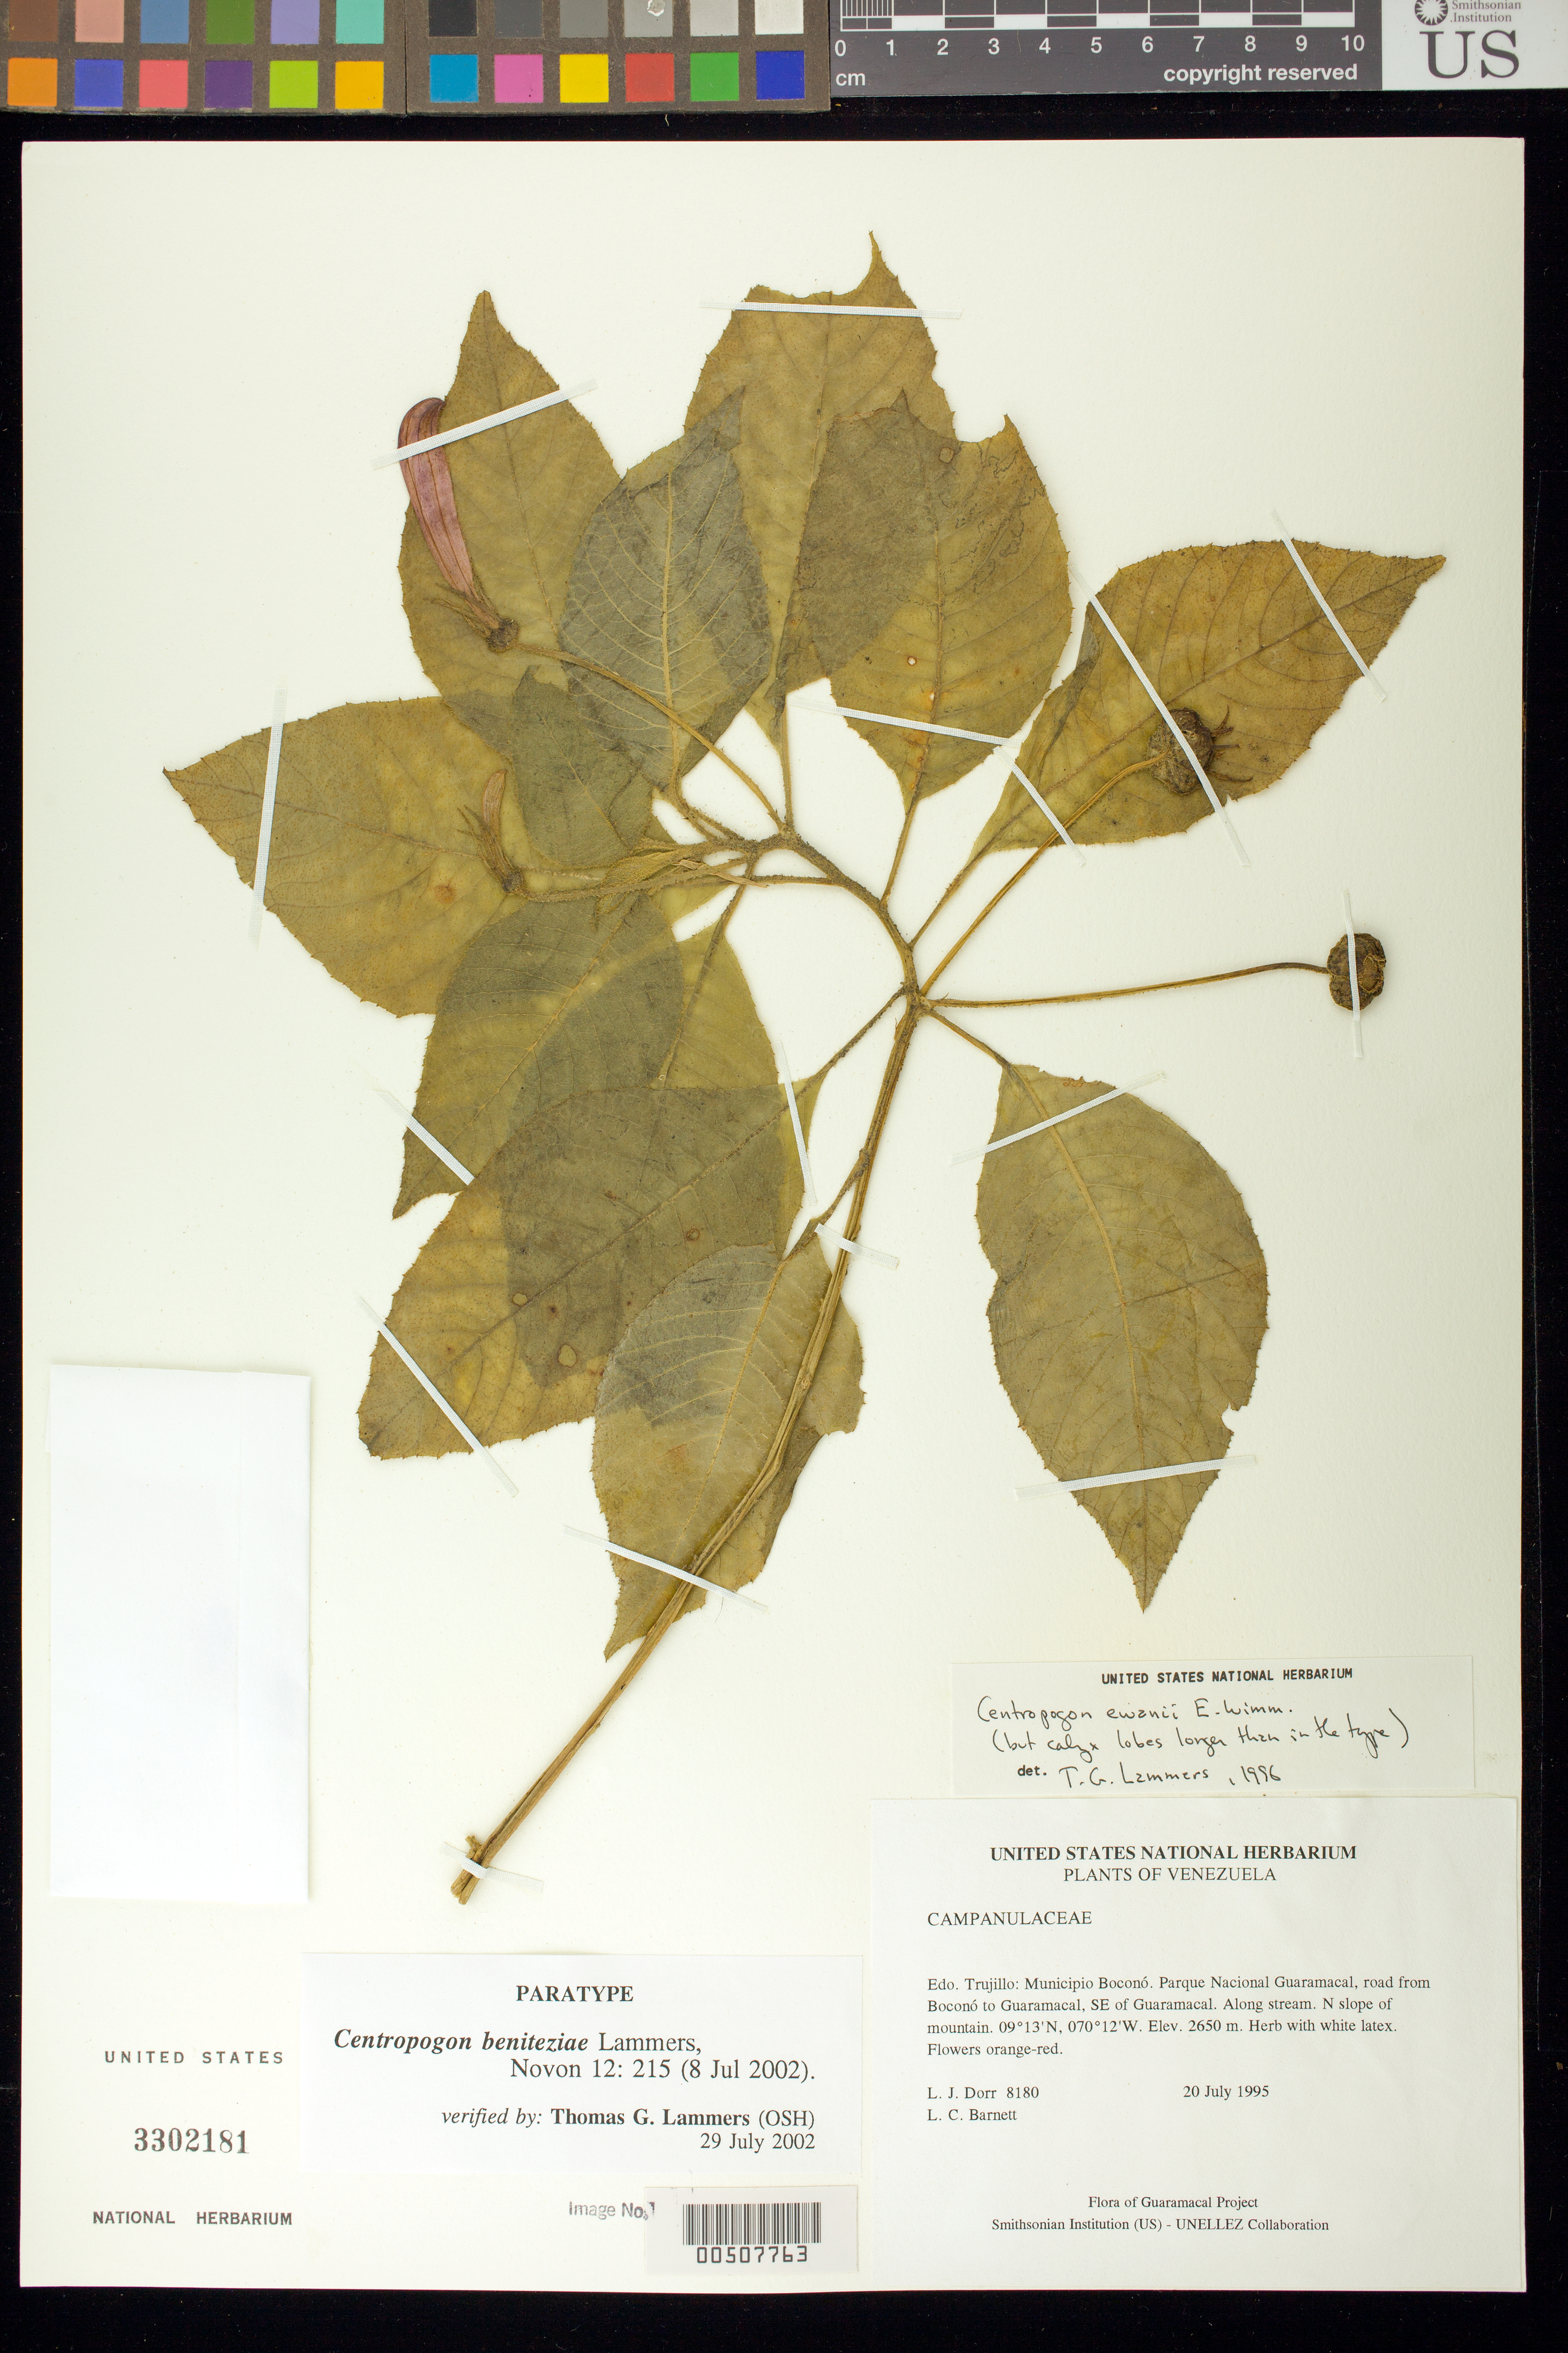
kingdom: Plantae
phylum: Tracheophyta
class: Magnoliopsida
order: Asterales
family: Campanulaceae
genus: Centropogon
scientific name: Centropogon sp.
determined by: Lammers, T. G.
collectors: L. J. Dorr & L. C. Barnett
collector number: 8180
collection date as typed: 20 Jul 1995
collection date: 1995-07-20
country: Venezuela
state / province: Trujillo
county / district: Boconó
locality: Parque Nacional Guaramacal, road from Boconó to Guaramacal, SE of Guaramacal. Along stream. N slope of mountain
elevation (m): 2650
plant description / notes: F, NY, PORT, US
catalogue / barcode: US 3302181